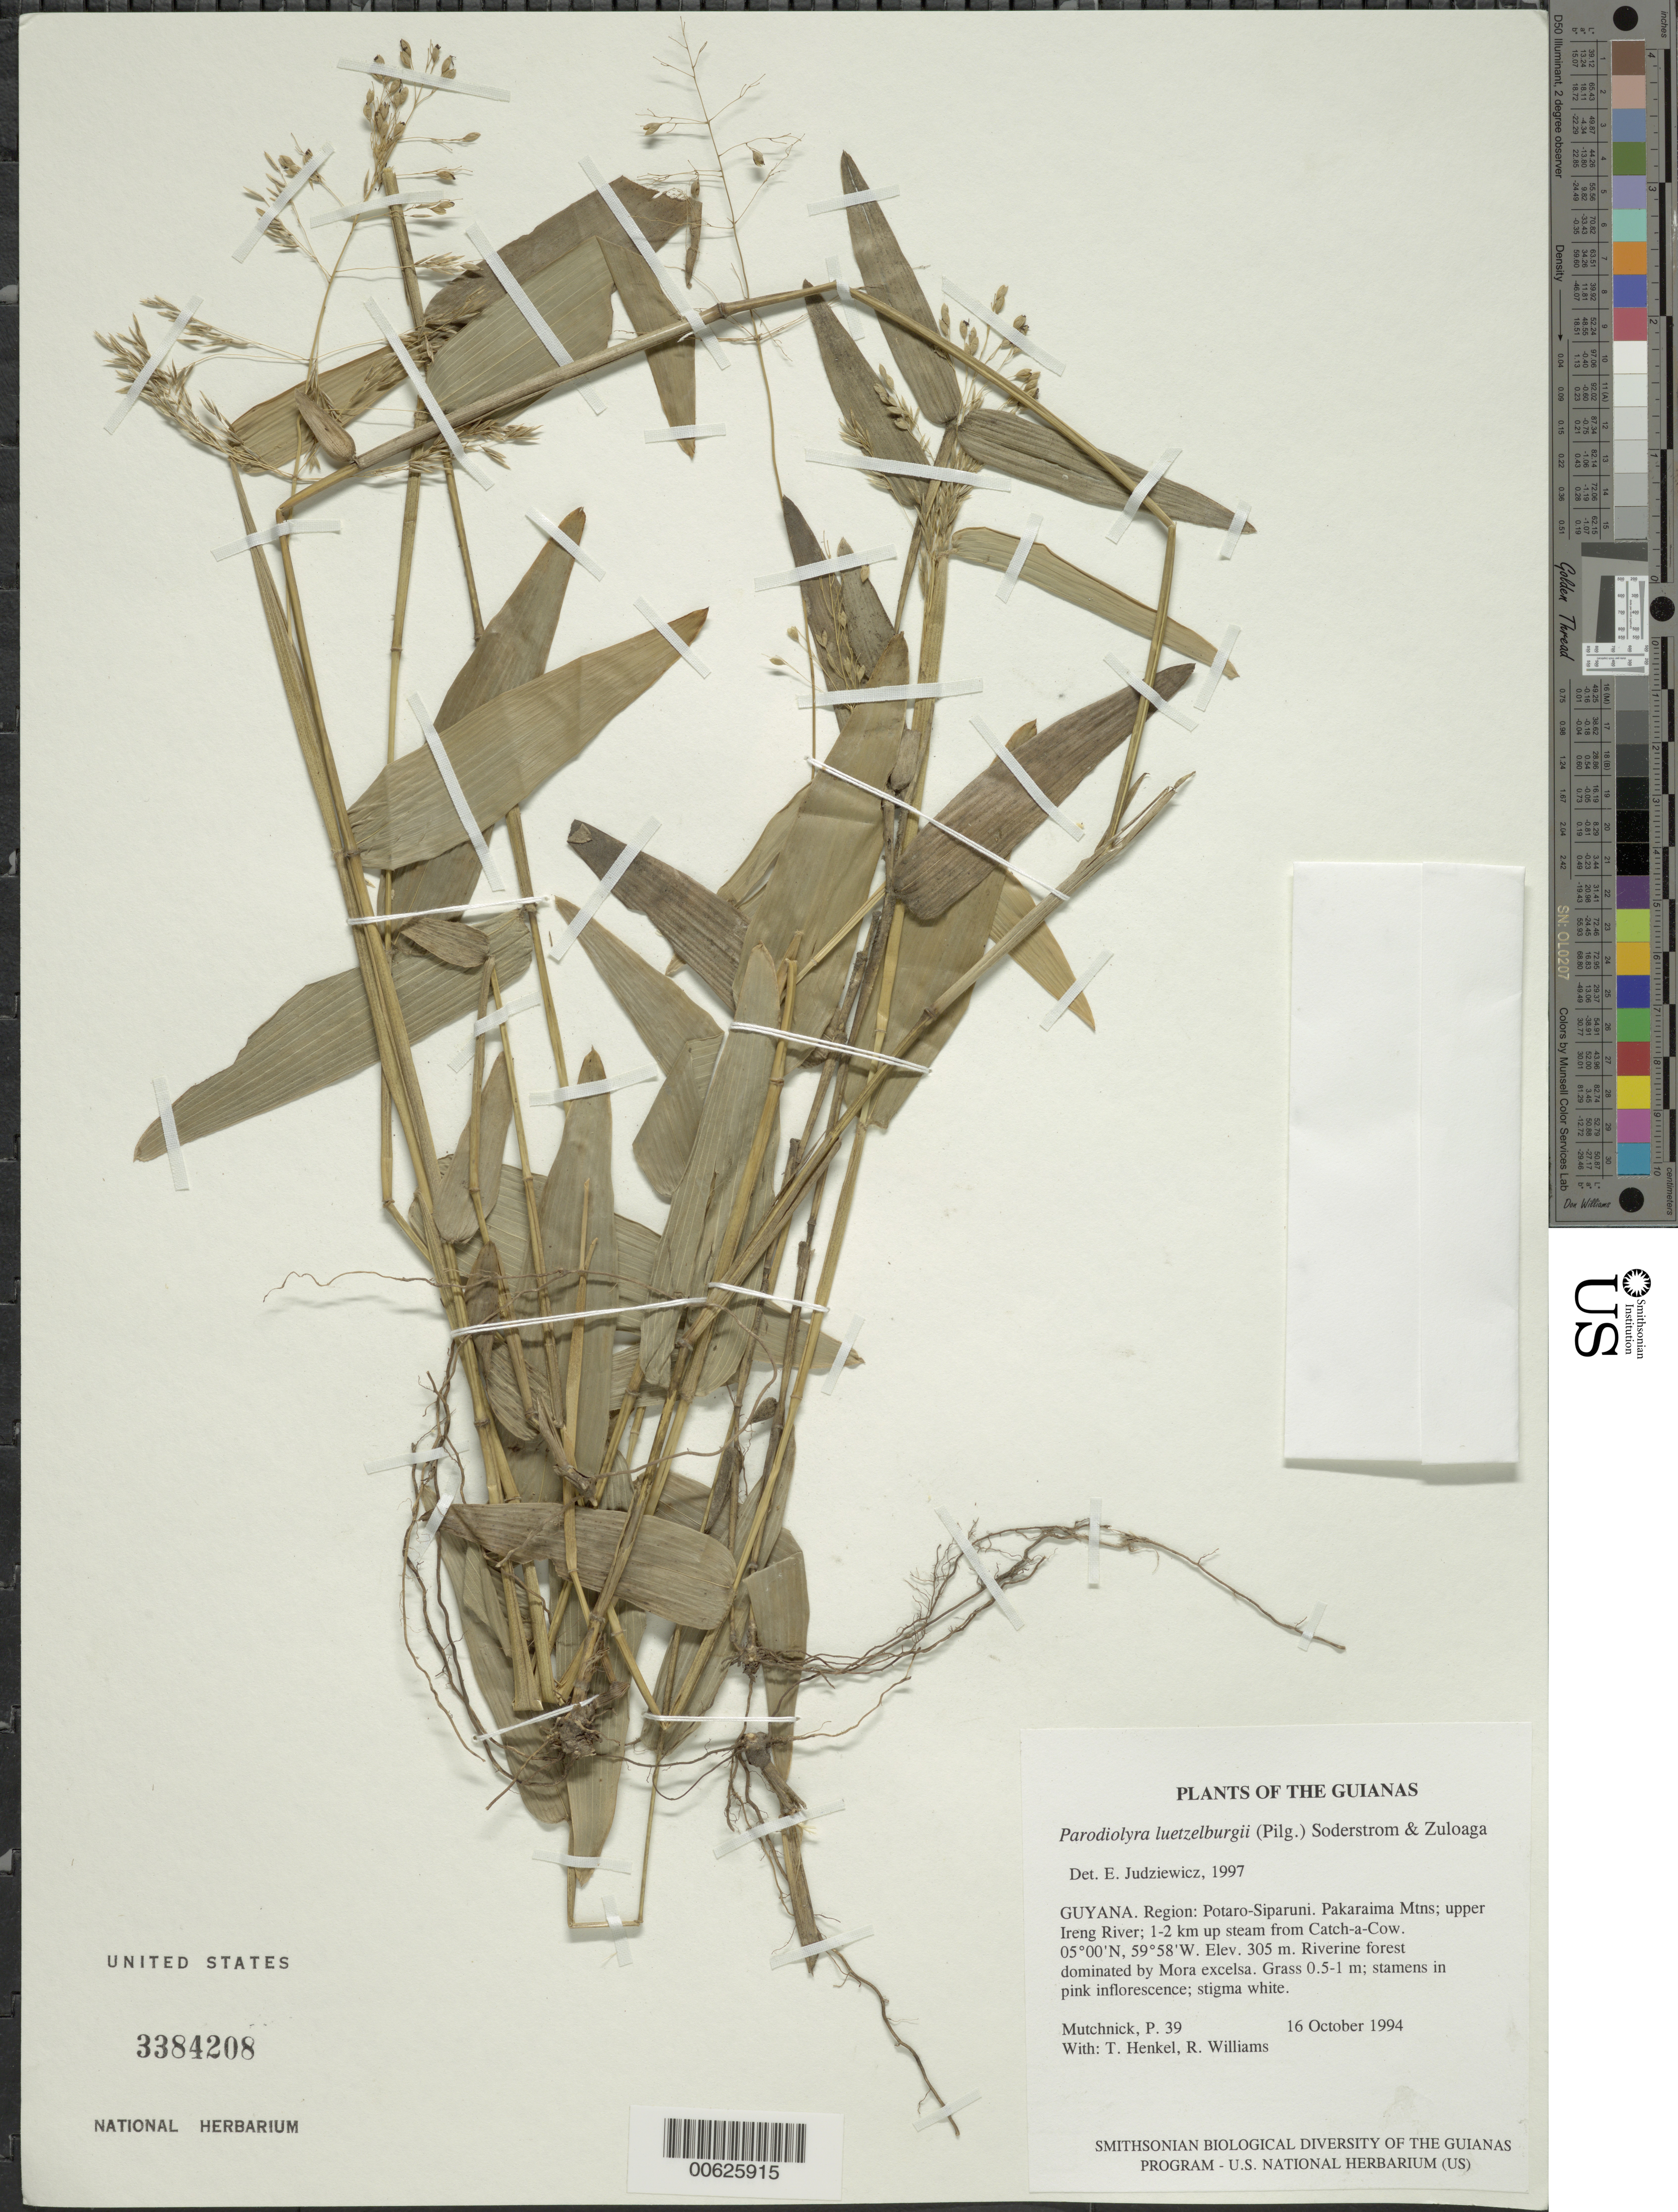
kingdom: Plantae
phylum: Tracheophyta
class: Liliopsida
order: Poales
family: Poaceae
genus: Parodiolyra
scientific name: Parodiolyra luetzelburgii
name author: (Pilg.) Soderstr. & Zuloaga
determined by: Judziewicz, E. J.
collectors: P. Mutchnick, T. Henkel & R. Williams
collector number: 39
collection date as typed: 16 October 1994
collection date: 1994-10-16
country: Guyana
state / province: Potaro-Siparuni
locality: Pakaraima Mtns; upper Ireng River; 1-2 km up stream from Catch-a-Cow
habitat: Riverine forest dominated by Mora excelsa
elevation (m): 305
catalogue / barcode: US 3384208